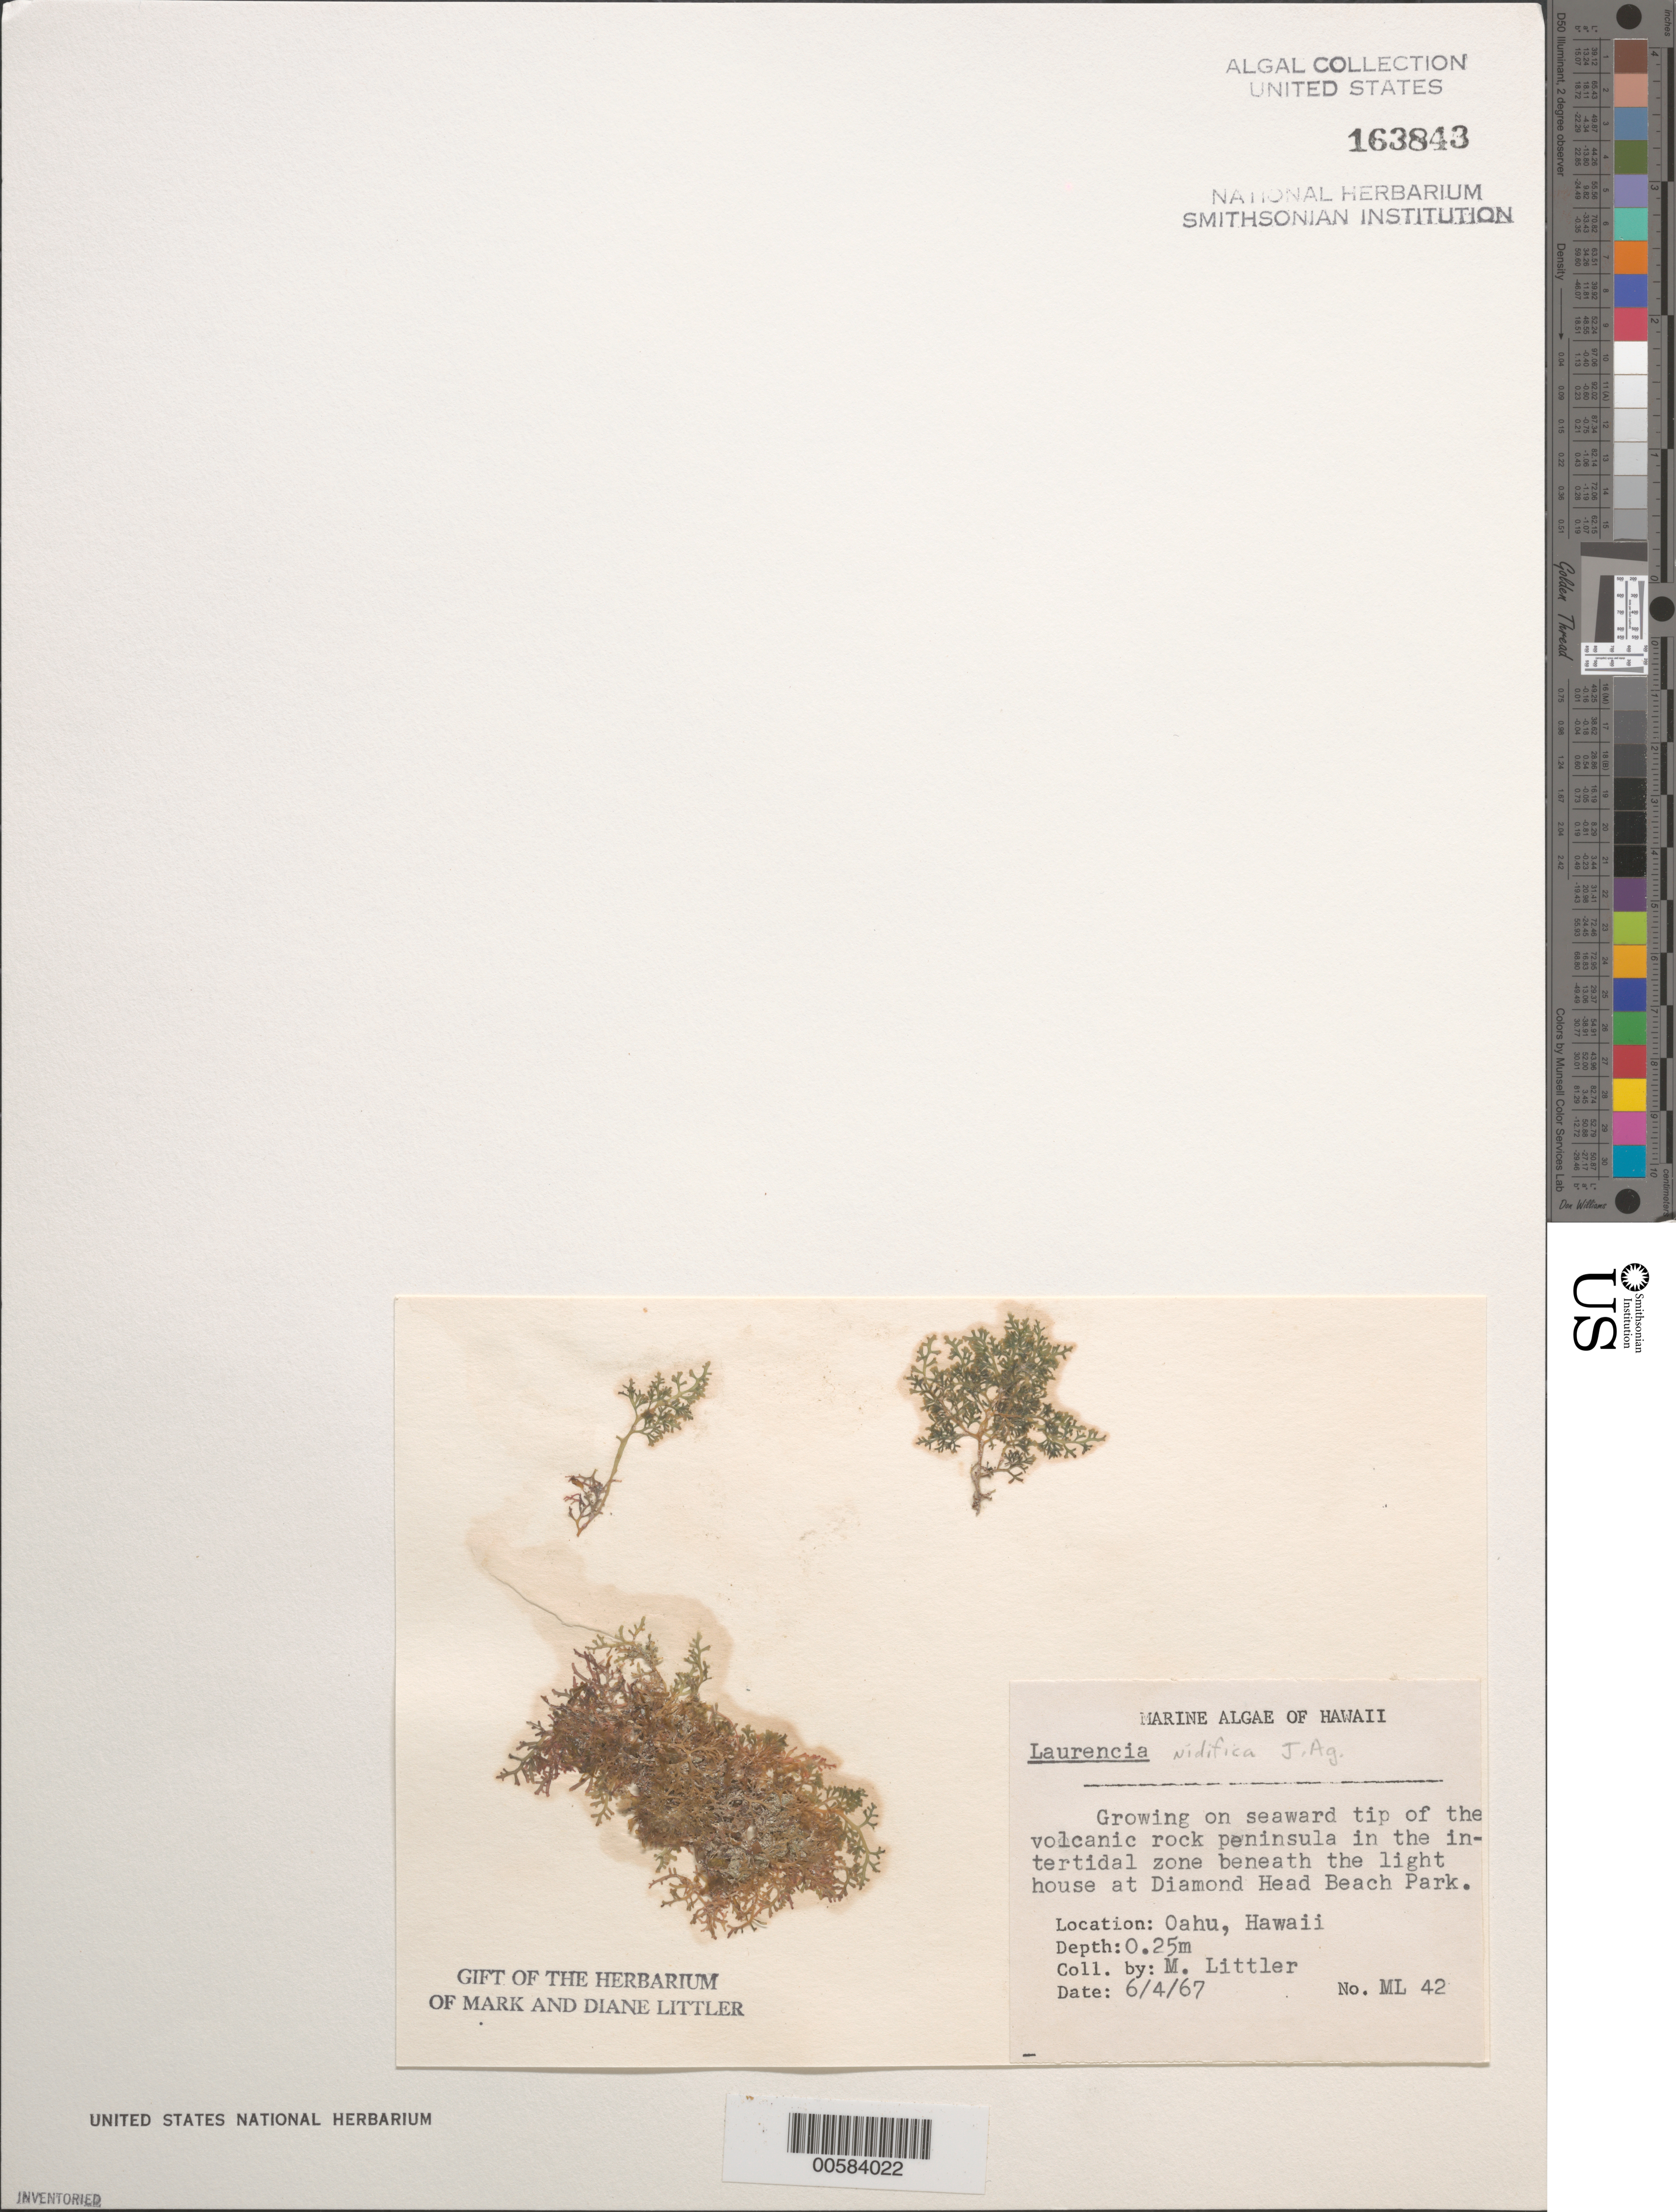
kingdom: Plantae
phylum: Rhodophyta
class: Florideophyceae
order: Ceramiales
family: Rhodomelaceae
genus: Laurencia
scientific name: Laurencia nidifica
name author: J. Agardh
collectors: M. M. Littler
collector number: ML 42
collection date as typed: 04 Jun 1967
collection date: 1967-06-04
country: United States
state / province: Hawaii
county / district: Honolulu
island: Oahu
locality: Diamond Head Beach Park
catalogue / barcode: US 163843